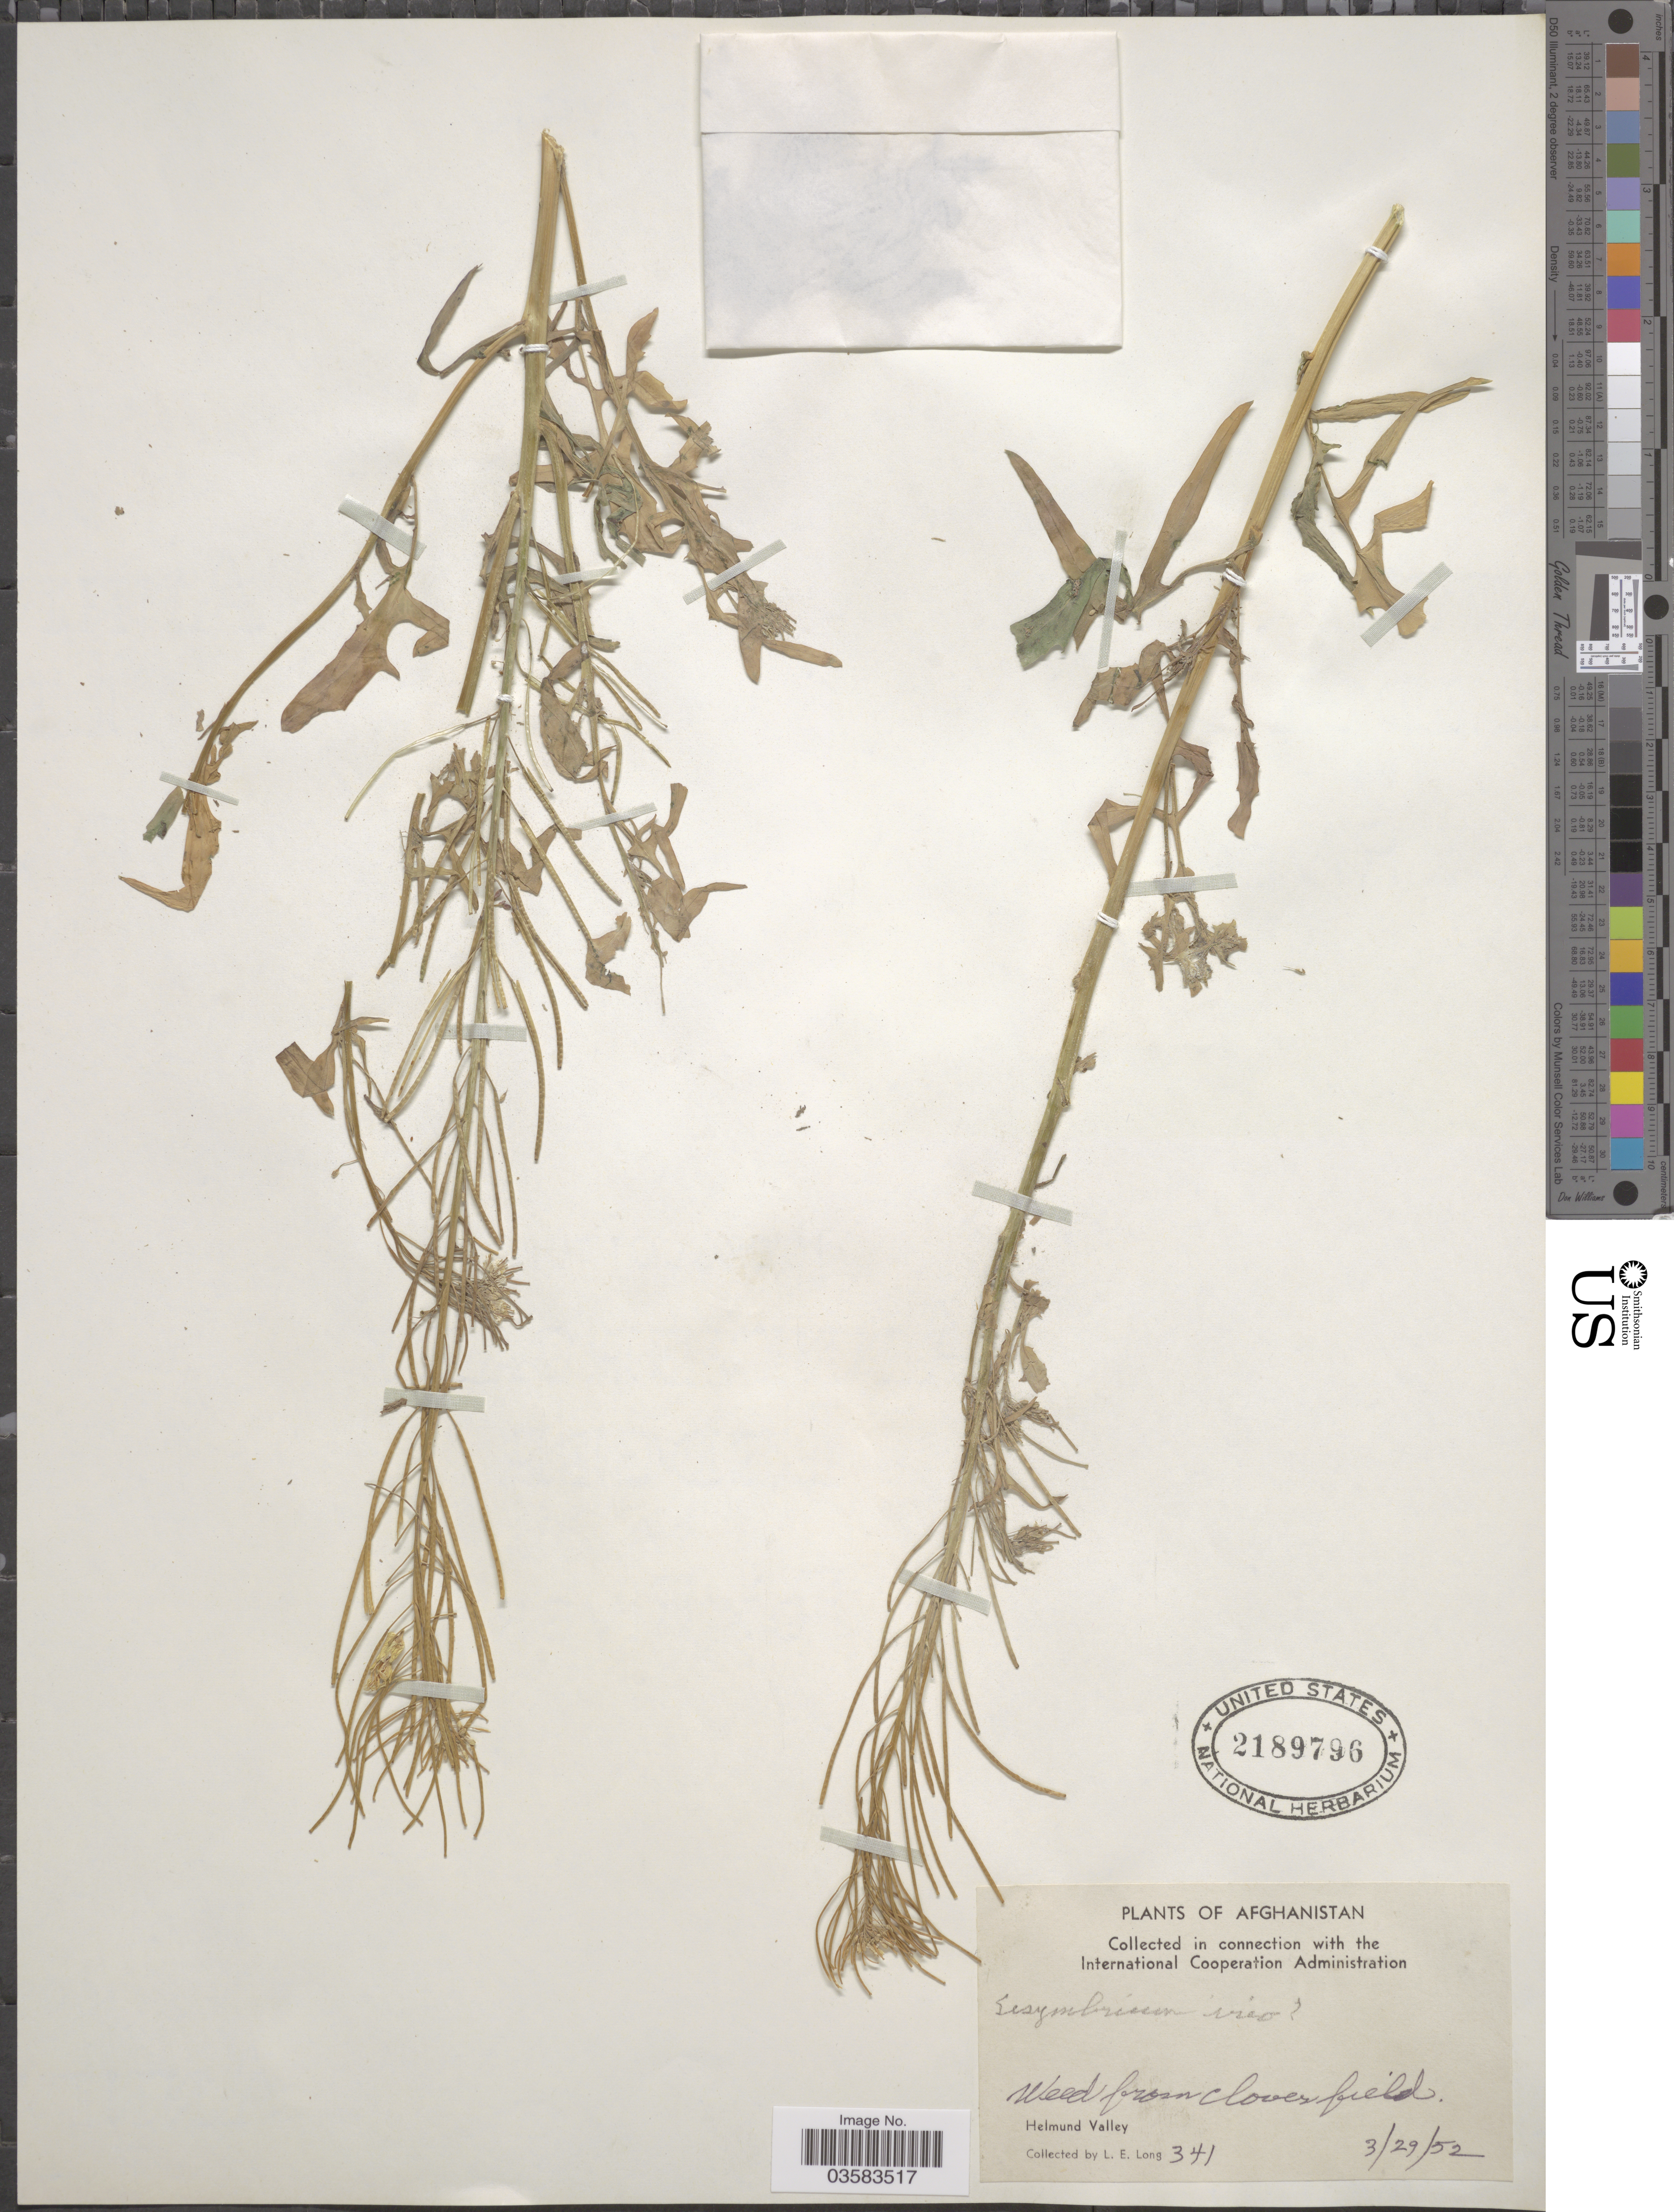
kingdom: Plantae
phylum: Tracheophyta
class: Magnoliopsida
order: Brassicales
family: Brassicaceae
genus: Sisymbrium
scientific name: Sisymbrium irio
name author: L.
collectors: L. E. Long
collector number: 341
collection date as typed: Transcribed d/m/y: 29/3/52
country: Afghanistan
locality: Helmund Valley.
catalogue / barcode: US 2189796